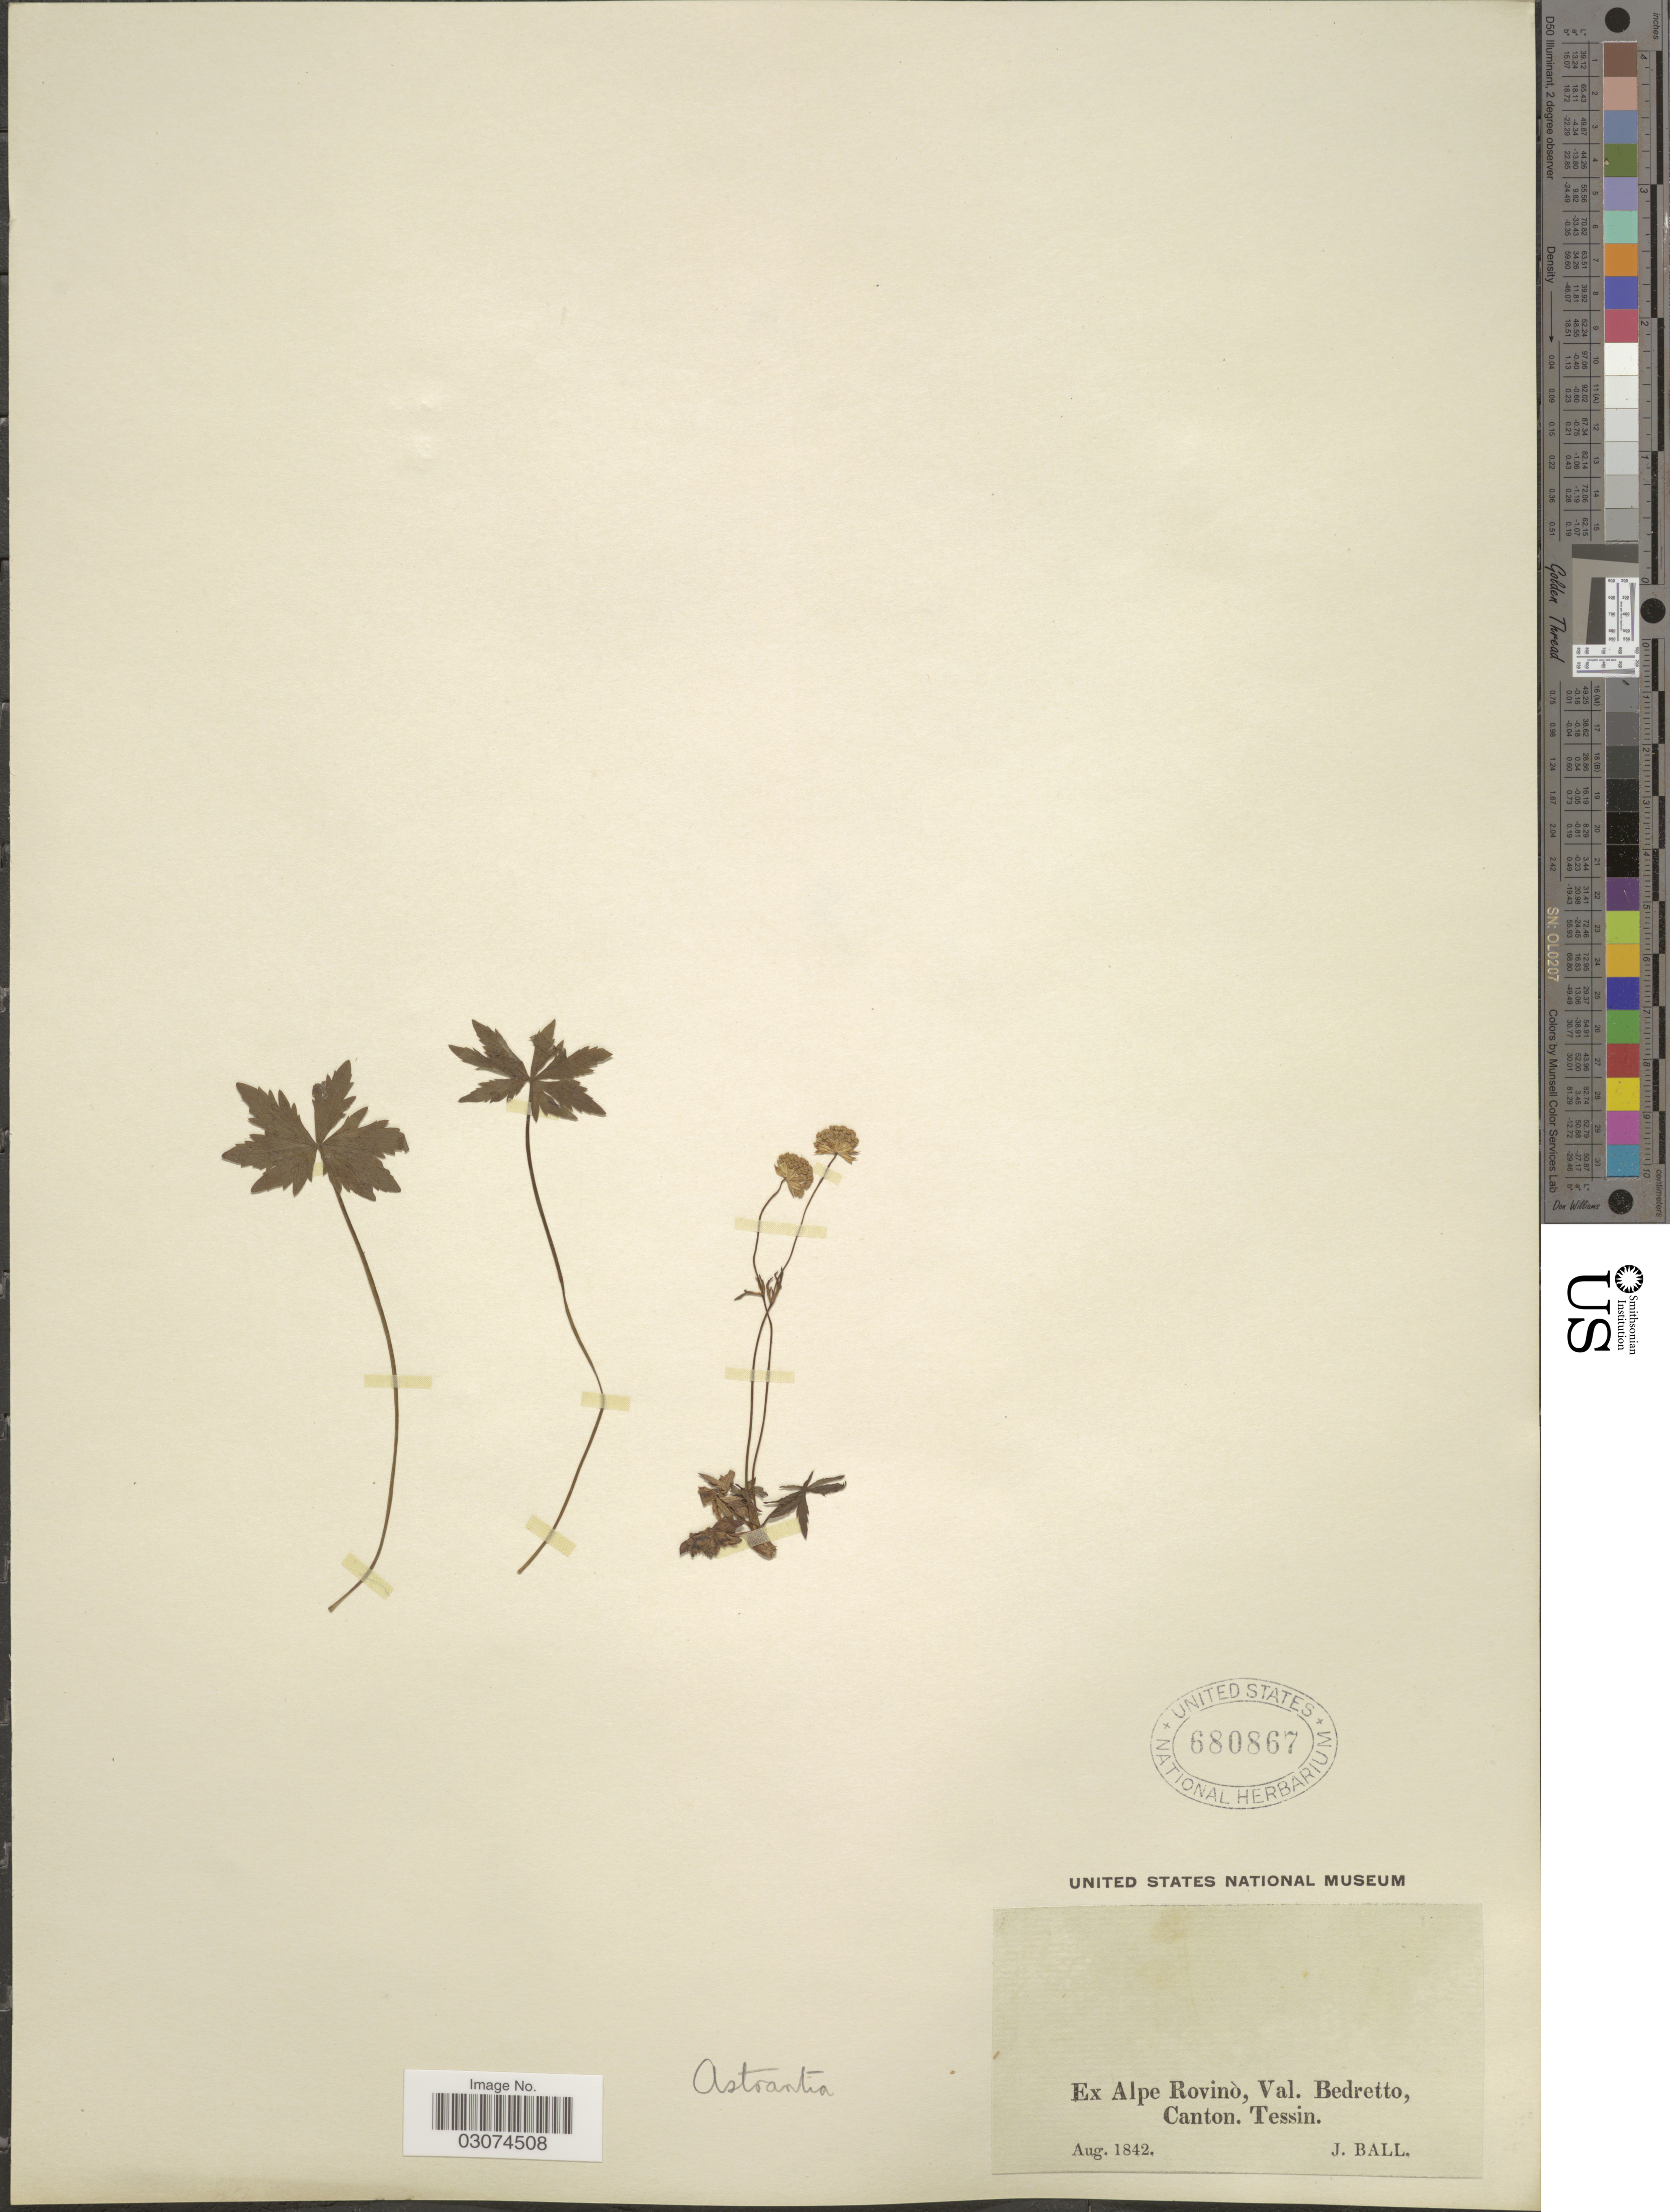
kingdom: Plantae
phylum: Tracheophyta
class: Magnoliopsida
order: Apiales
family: Apiaceae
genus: Astrantia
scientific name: Astrantia sp.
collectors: J. Ball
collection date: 1842-08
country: Switzerland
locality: Ex Alpe Rovinó, Val. Bedretto, Canton. Tessin.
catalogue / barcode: US 680867